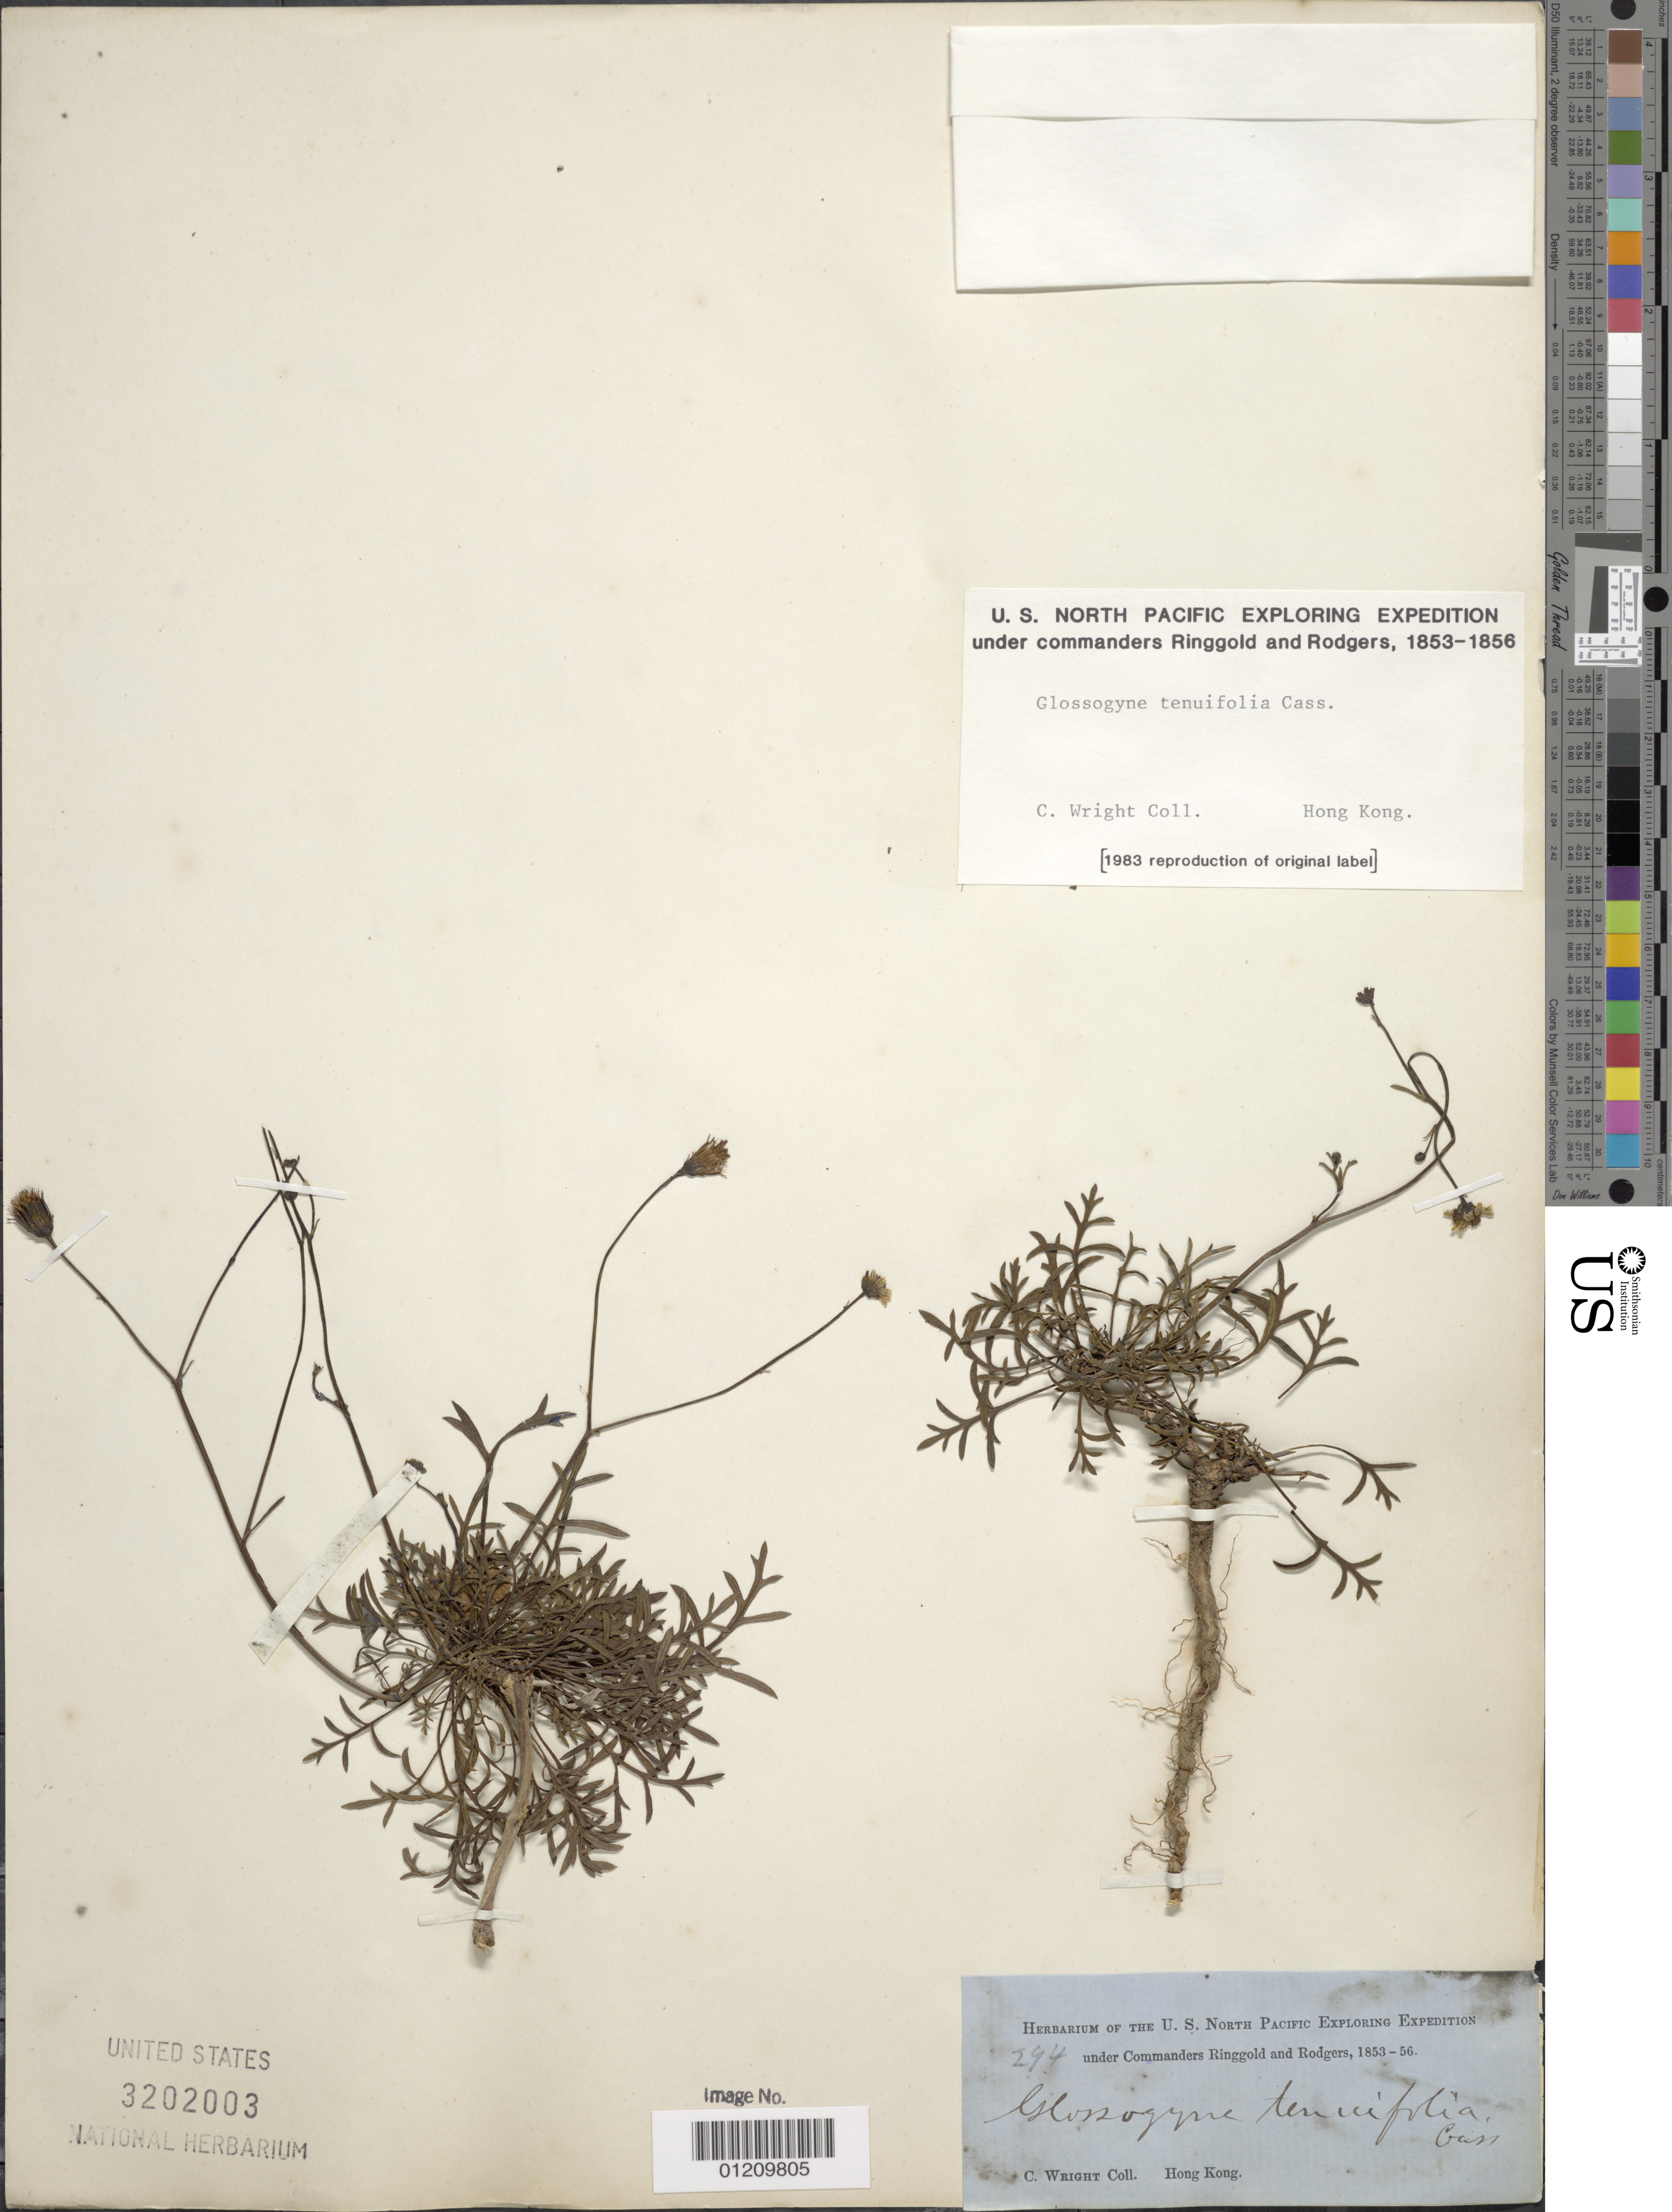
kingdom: Plantae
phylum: Tracheophyta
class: Magnoliopsida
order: Asterales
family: Asteraceae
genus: Glossogyne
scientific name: Glossogyne tenuifolia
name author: (Labill.)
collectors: C. Wright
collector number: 294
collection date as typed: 1853 to -- -- 1856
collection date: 1853/1856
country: China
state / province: Hong Kong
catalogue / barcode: US 3202003